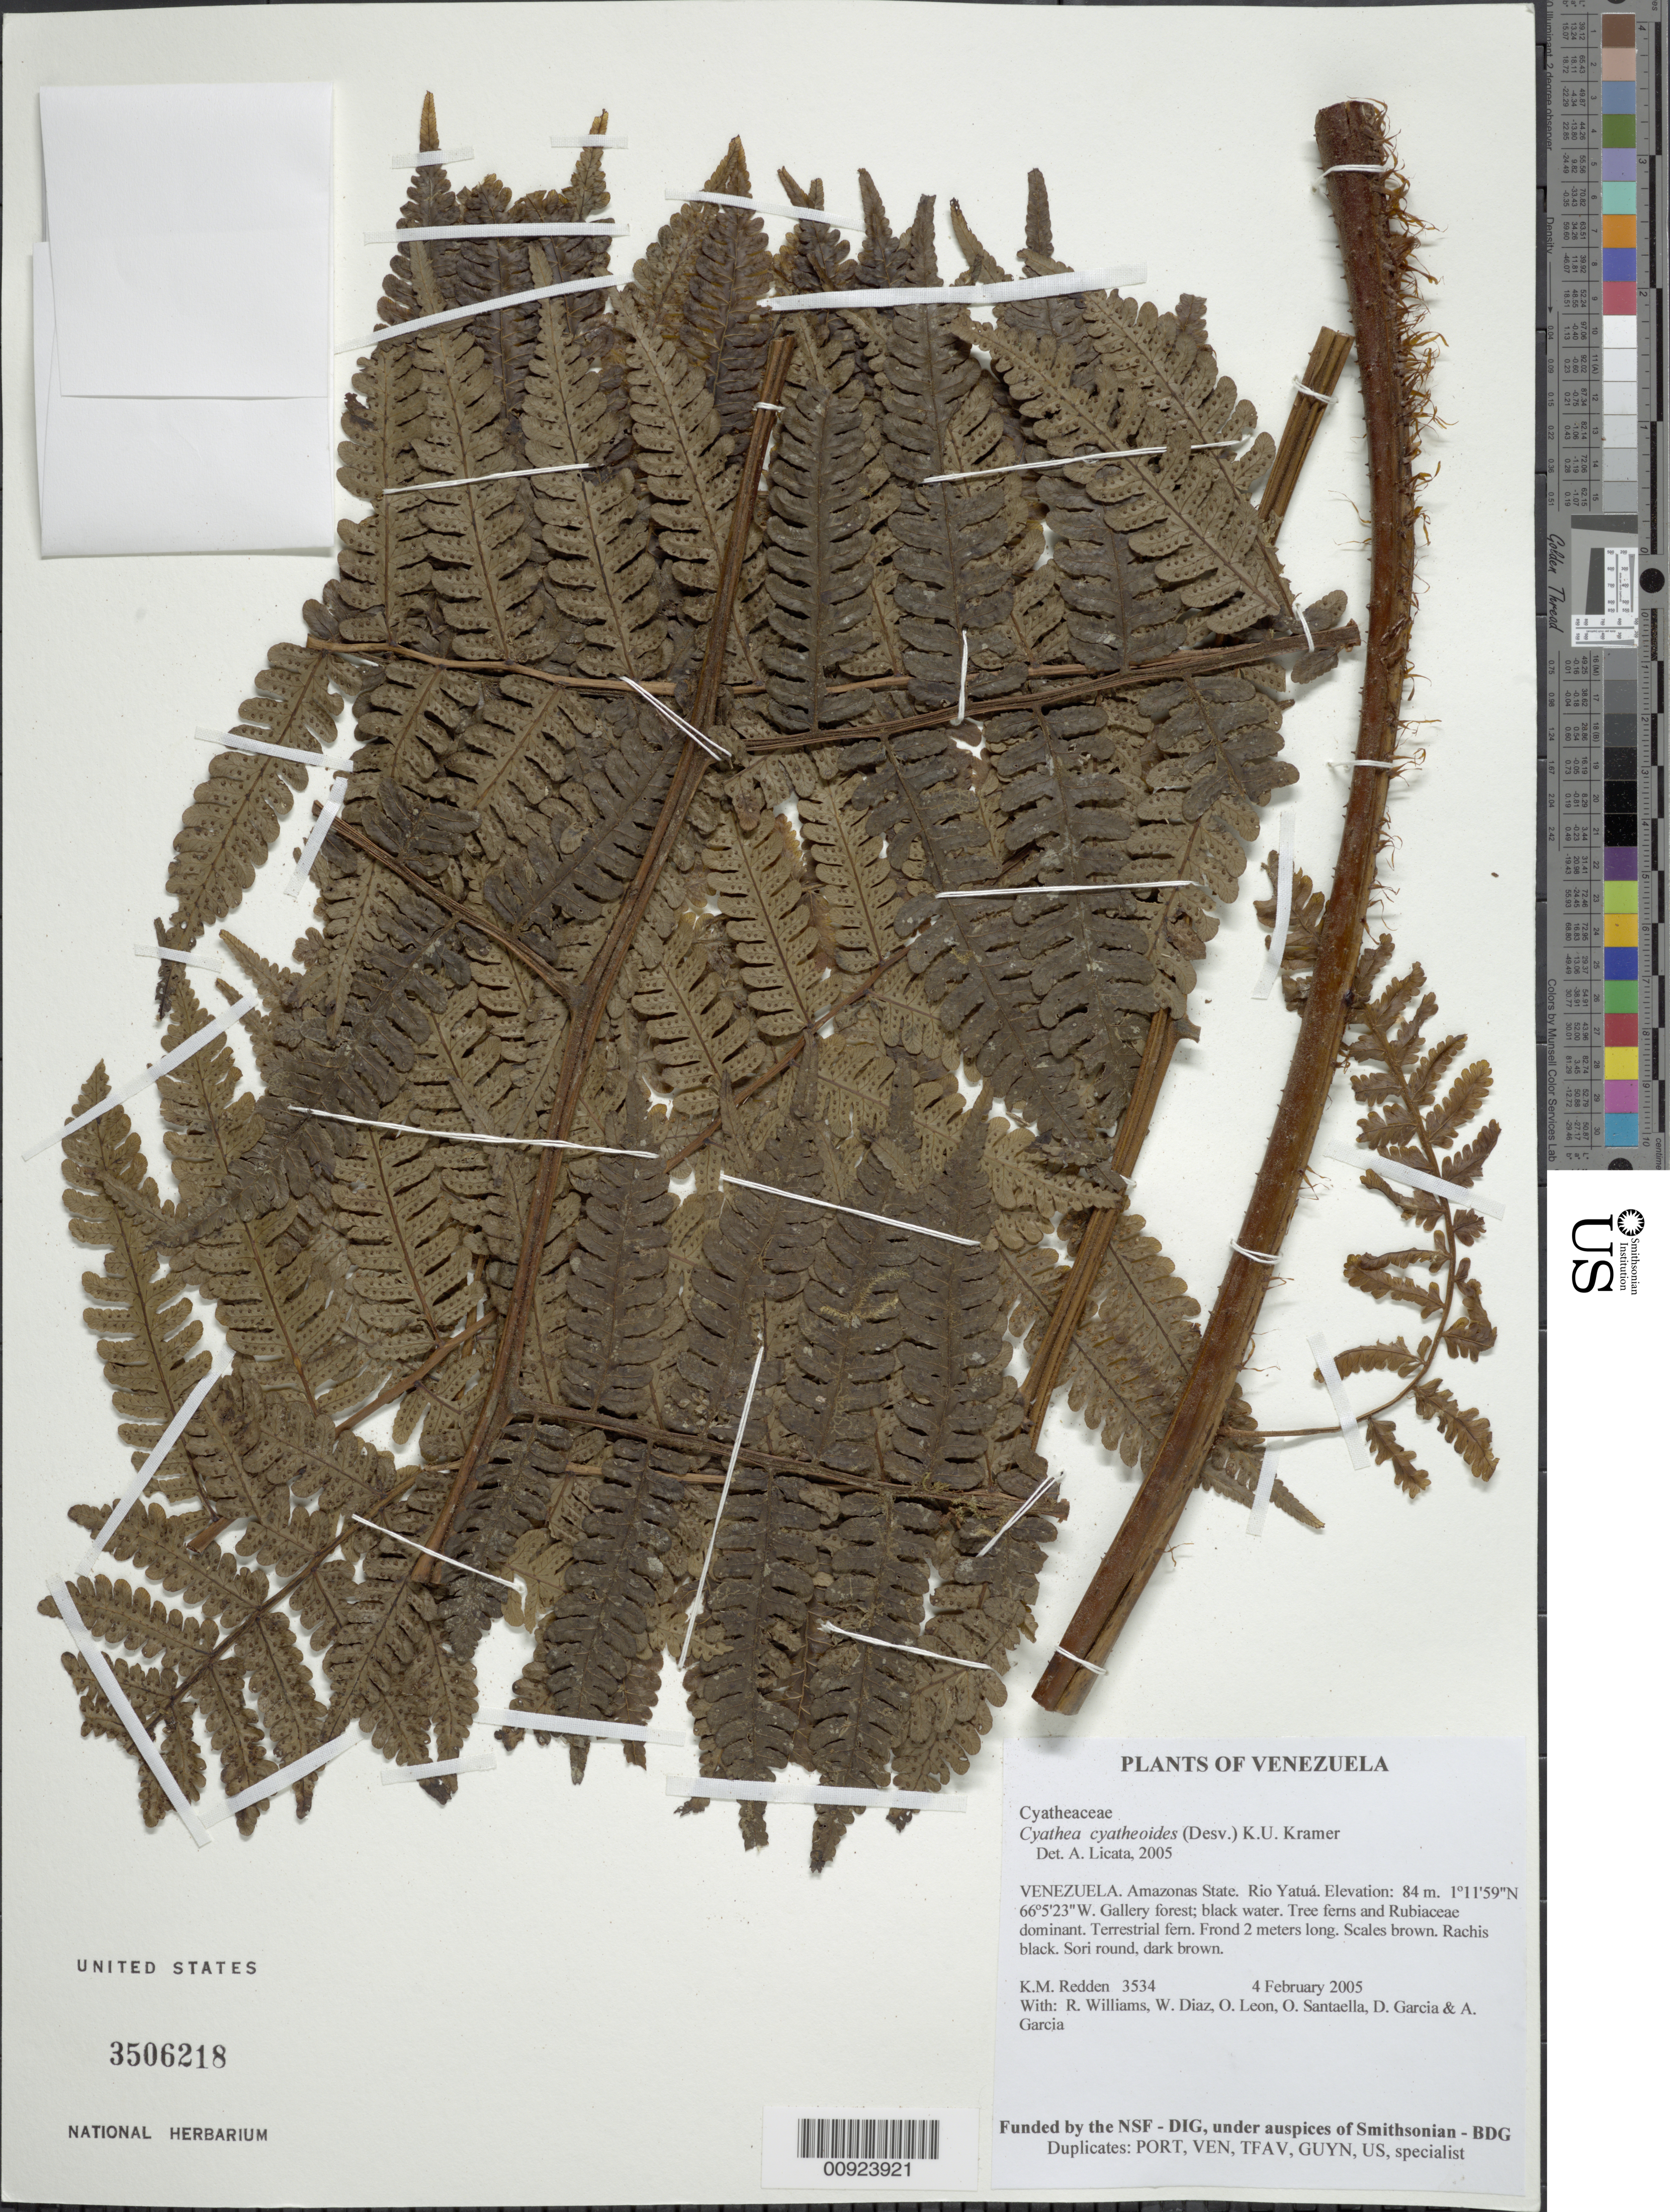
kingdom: Plantae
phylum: Tracheophyta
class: Polypodiopsida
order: Cyatheales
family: Cyatheaceae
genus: Cyathea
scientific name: Cyathea cyatheoides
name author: (Desv.) K.U. Kramer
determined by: Licata, A., (PORT), Univ. Nac. Exp. de los Llanos Ezequiel Zamora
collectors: K. M. Redden, R. Williams, W. Díaz P., O. León, O. Santaella, D. Garcia & A. Garcia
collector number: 3534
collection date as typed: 4 February 2005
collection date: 2005-02-04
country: Venezuela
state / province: Amazonas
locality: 16 - Rio Yatuá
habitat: Gallery forest; black water. Tree ferns and Rubiaceae dominant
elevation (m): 84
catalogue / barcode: US 3506218